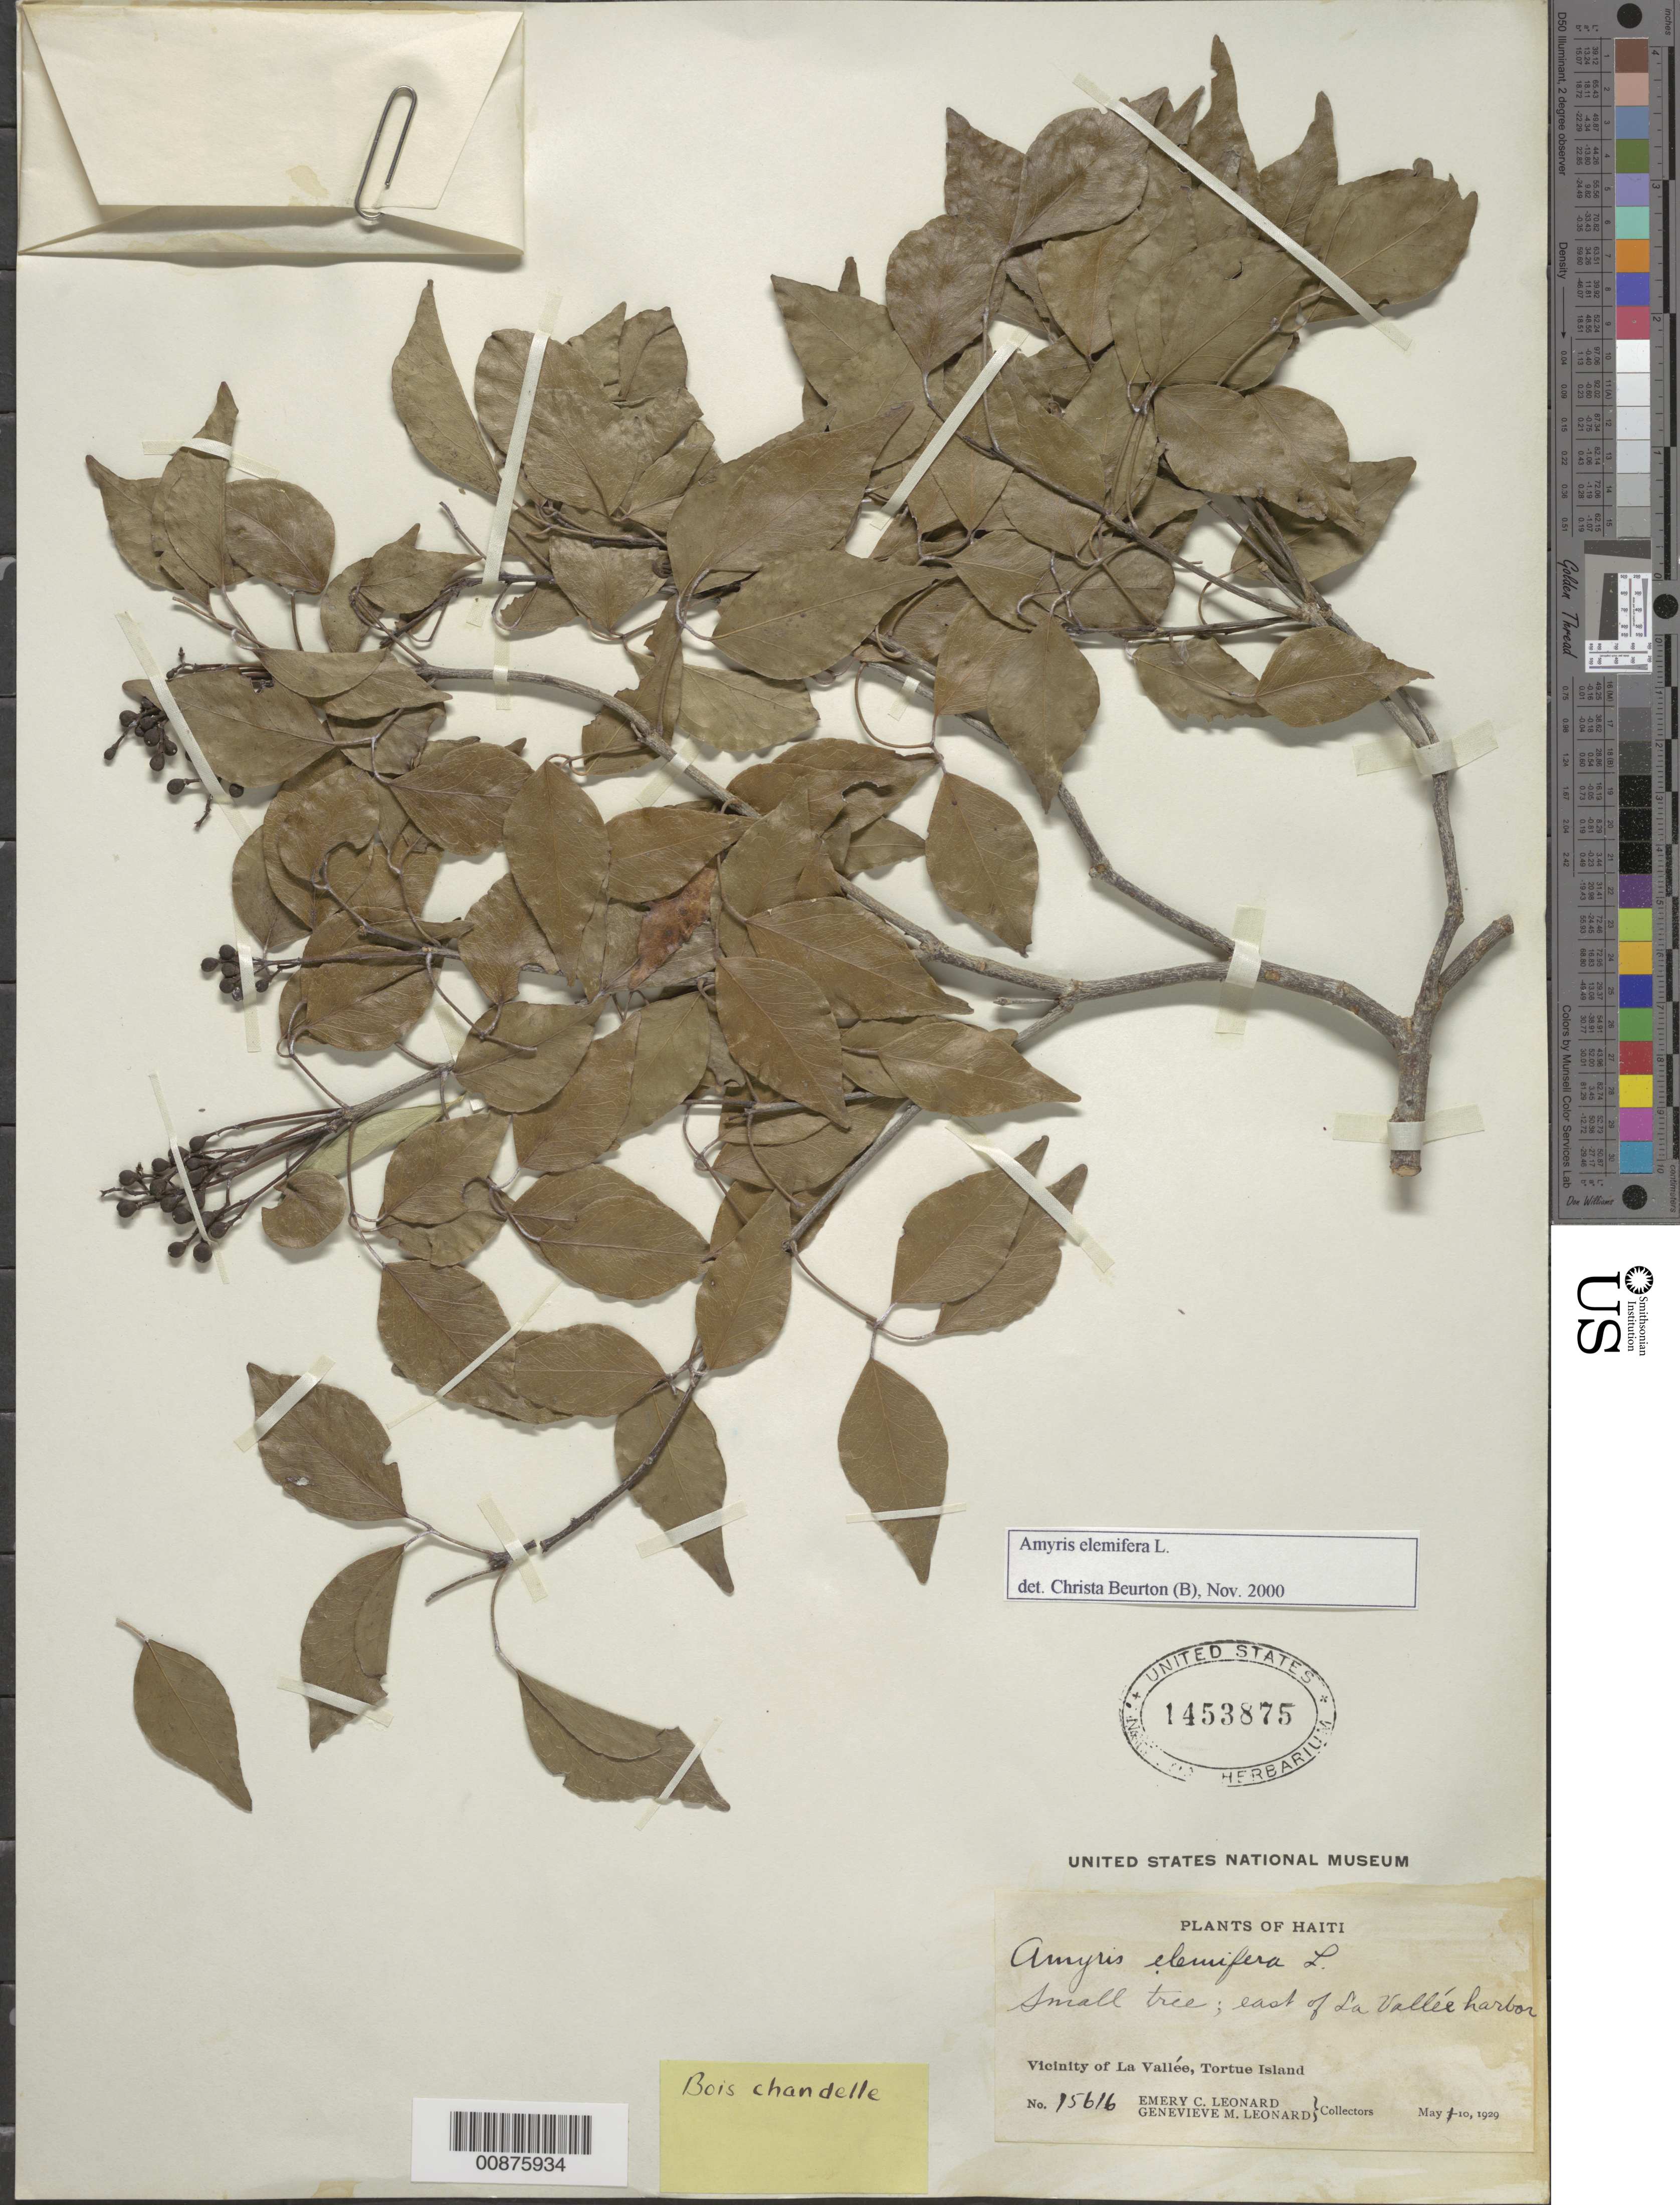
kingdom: Plantae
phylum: Tracheophyta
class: Magnoliopsida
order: Sapindales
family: Rutaceae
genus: Amyris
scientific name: Amyris elemifera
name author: L.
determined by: Beurton, C.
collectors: E. C. Leonard & G. M. Leonard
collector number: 15616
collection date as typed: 19 May 1929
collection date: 1929-05-19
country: Haiti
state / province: Nord-Ouest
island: Île de la Tortue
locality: Vicinity of La Vallée, E of La Vallée harbor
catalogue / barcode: US 1453875